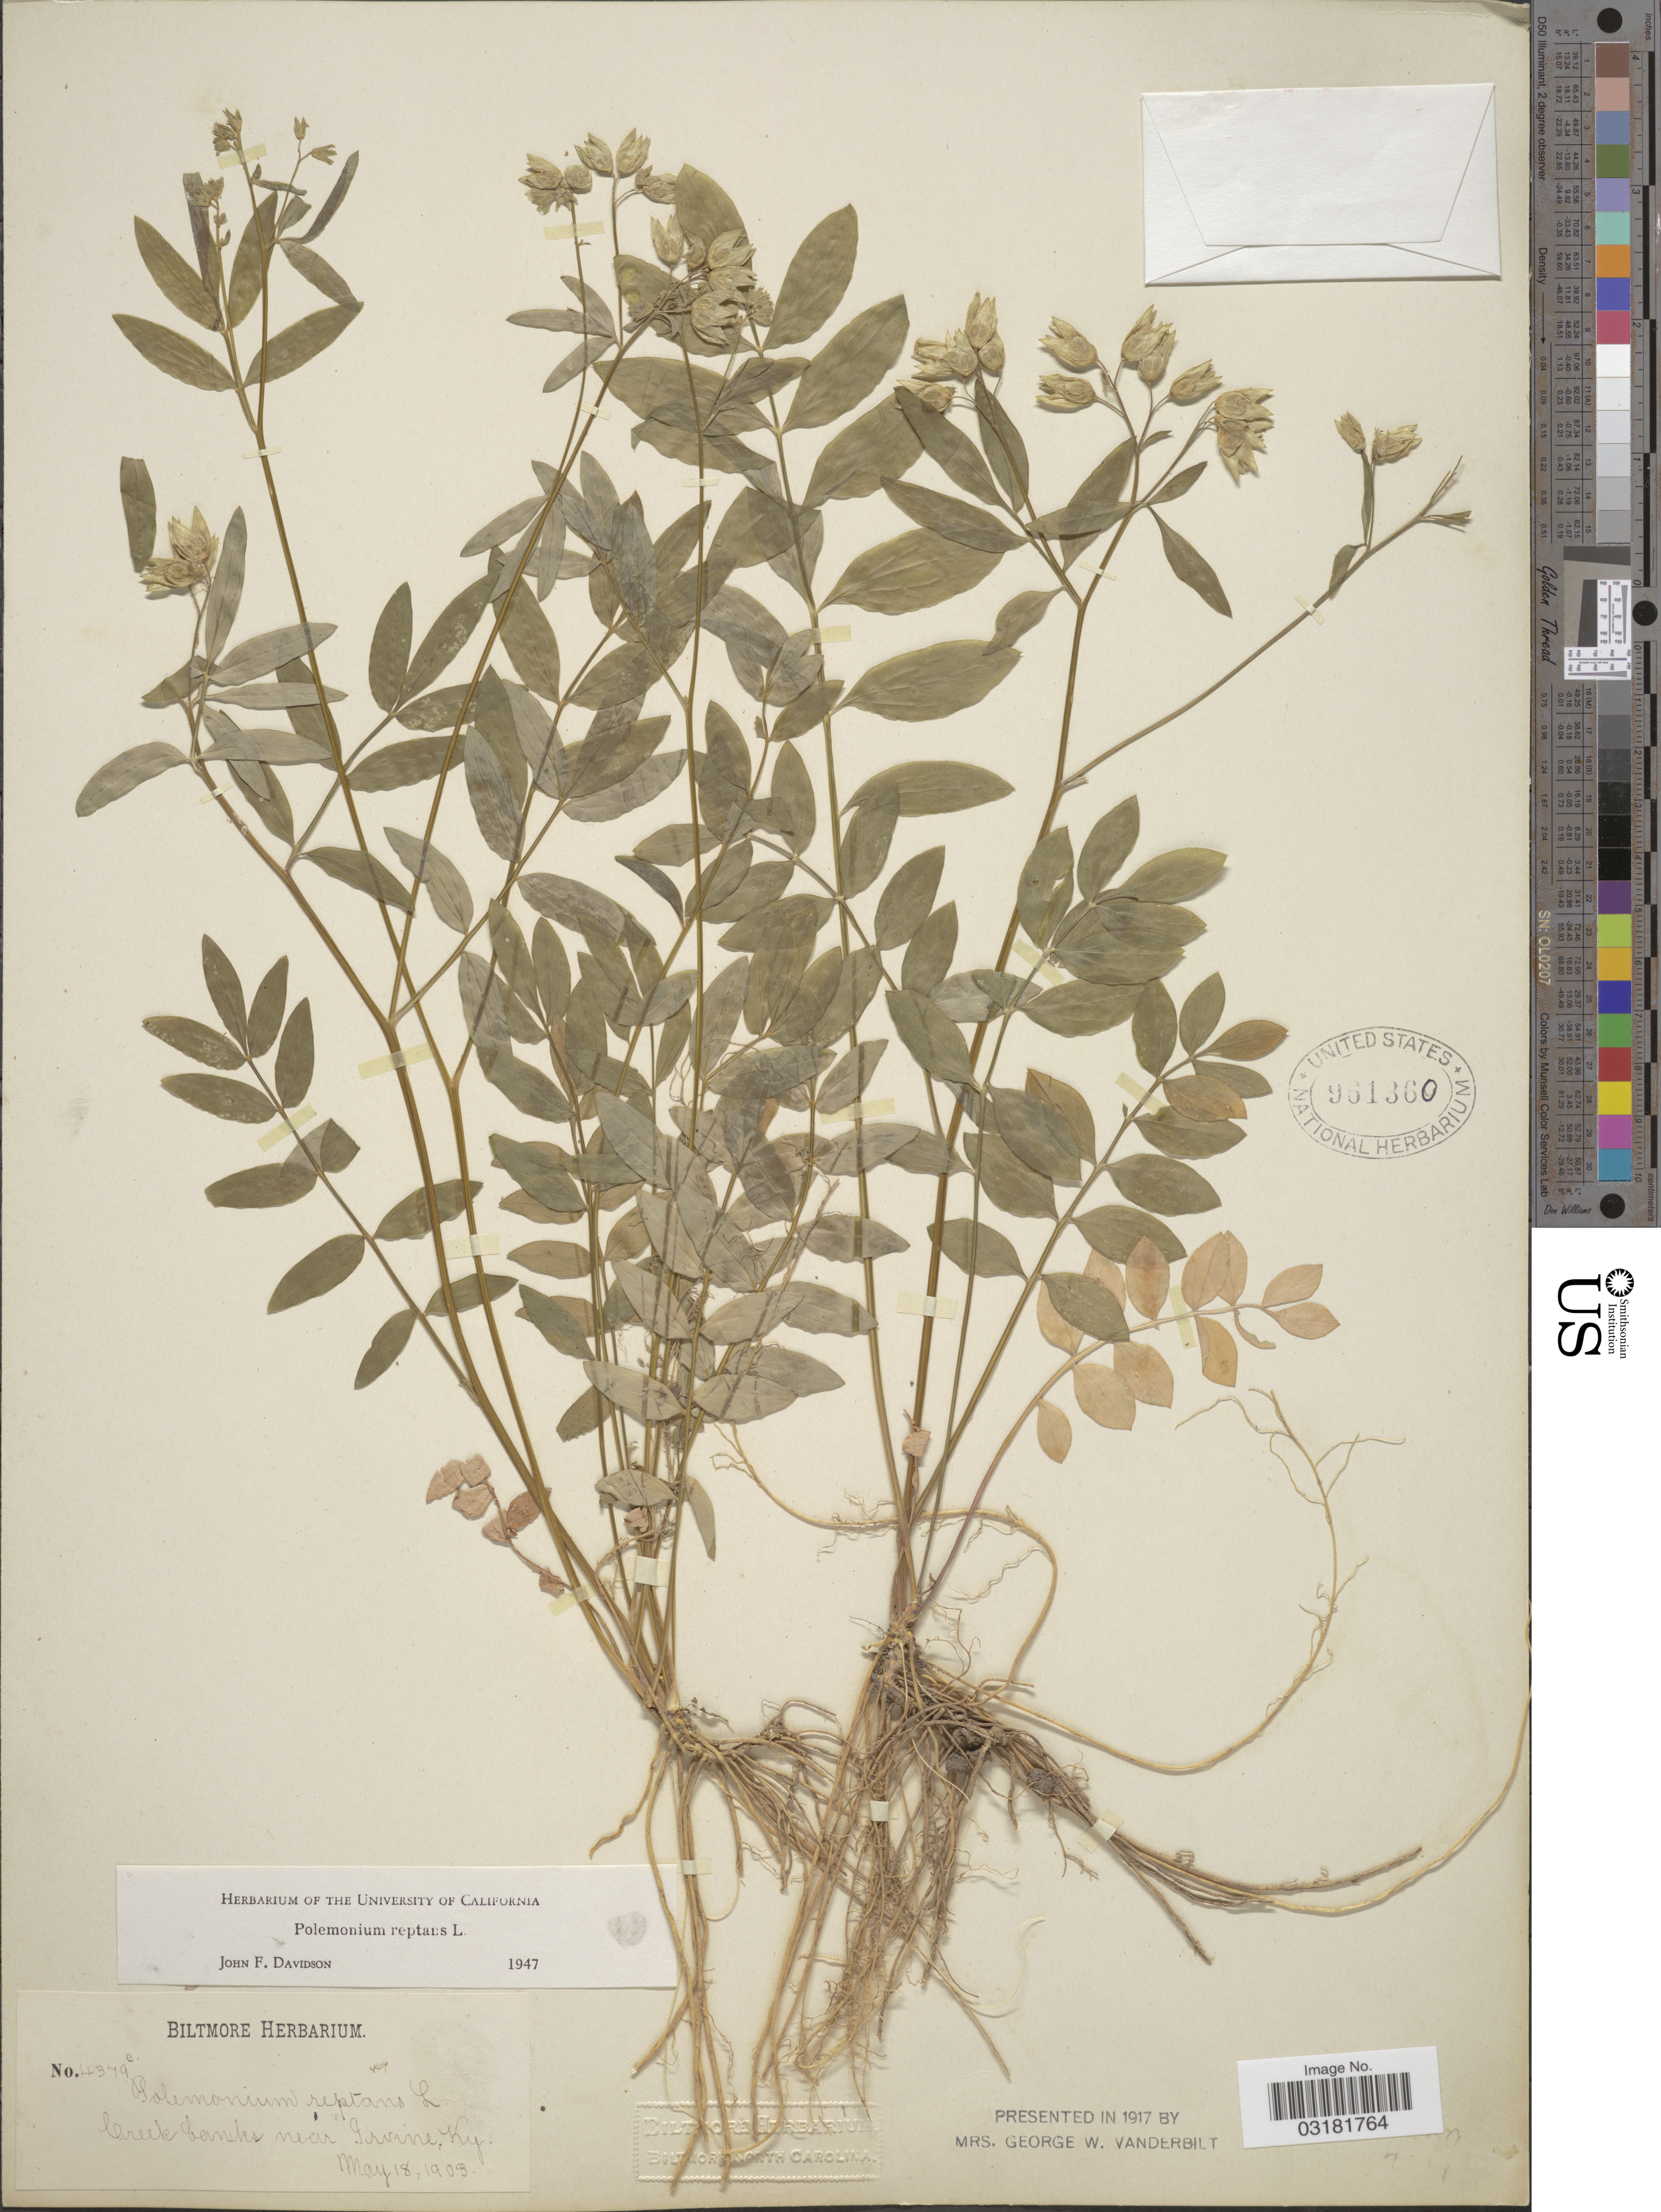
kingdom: Plantae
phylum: Tracheophyta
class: Magnoliopsida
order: Ericales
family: Polemoniaceae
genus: Polemonium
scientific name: Polemonium reptans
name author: L.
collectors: ex herb. Biltmore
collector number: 4379e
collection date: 1903-05-18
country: United States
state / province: Kentucky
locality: Creek banks near Irvine, Ky.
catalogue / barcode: US 961360